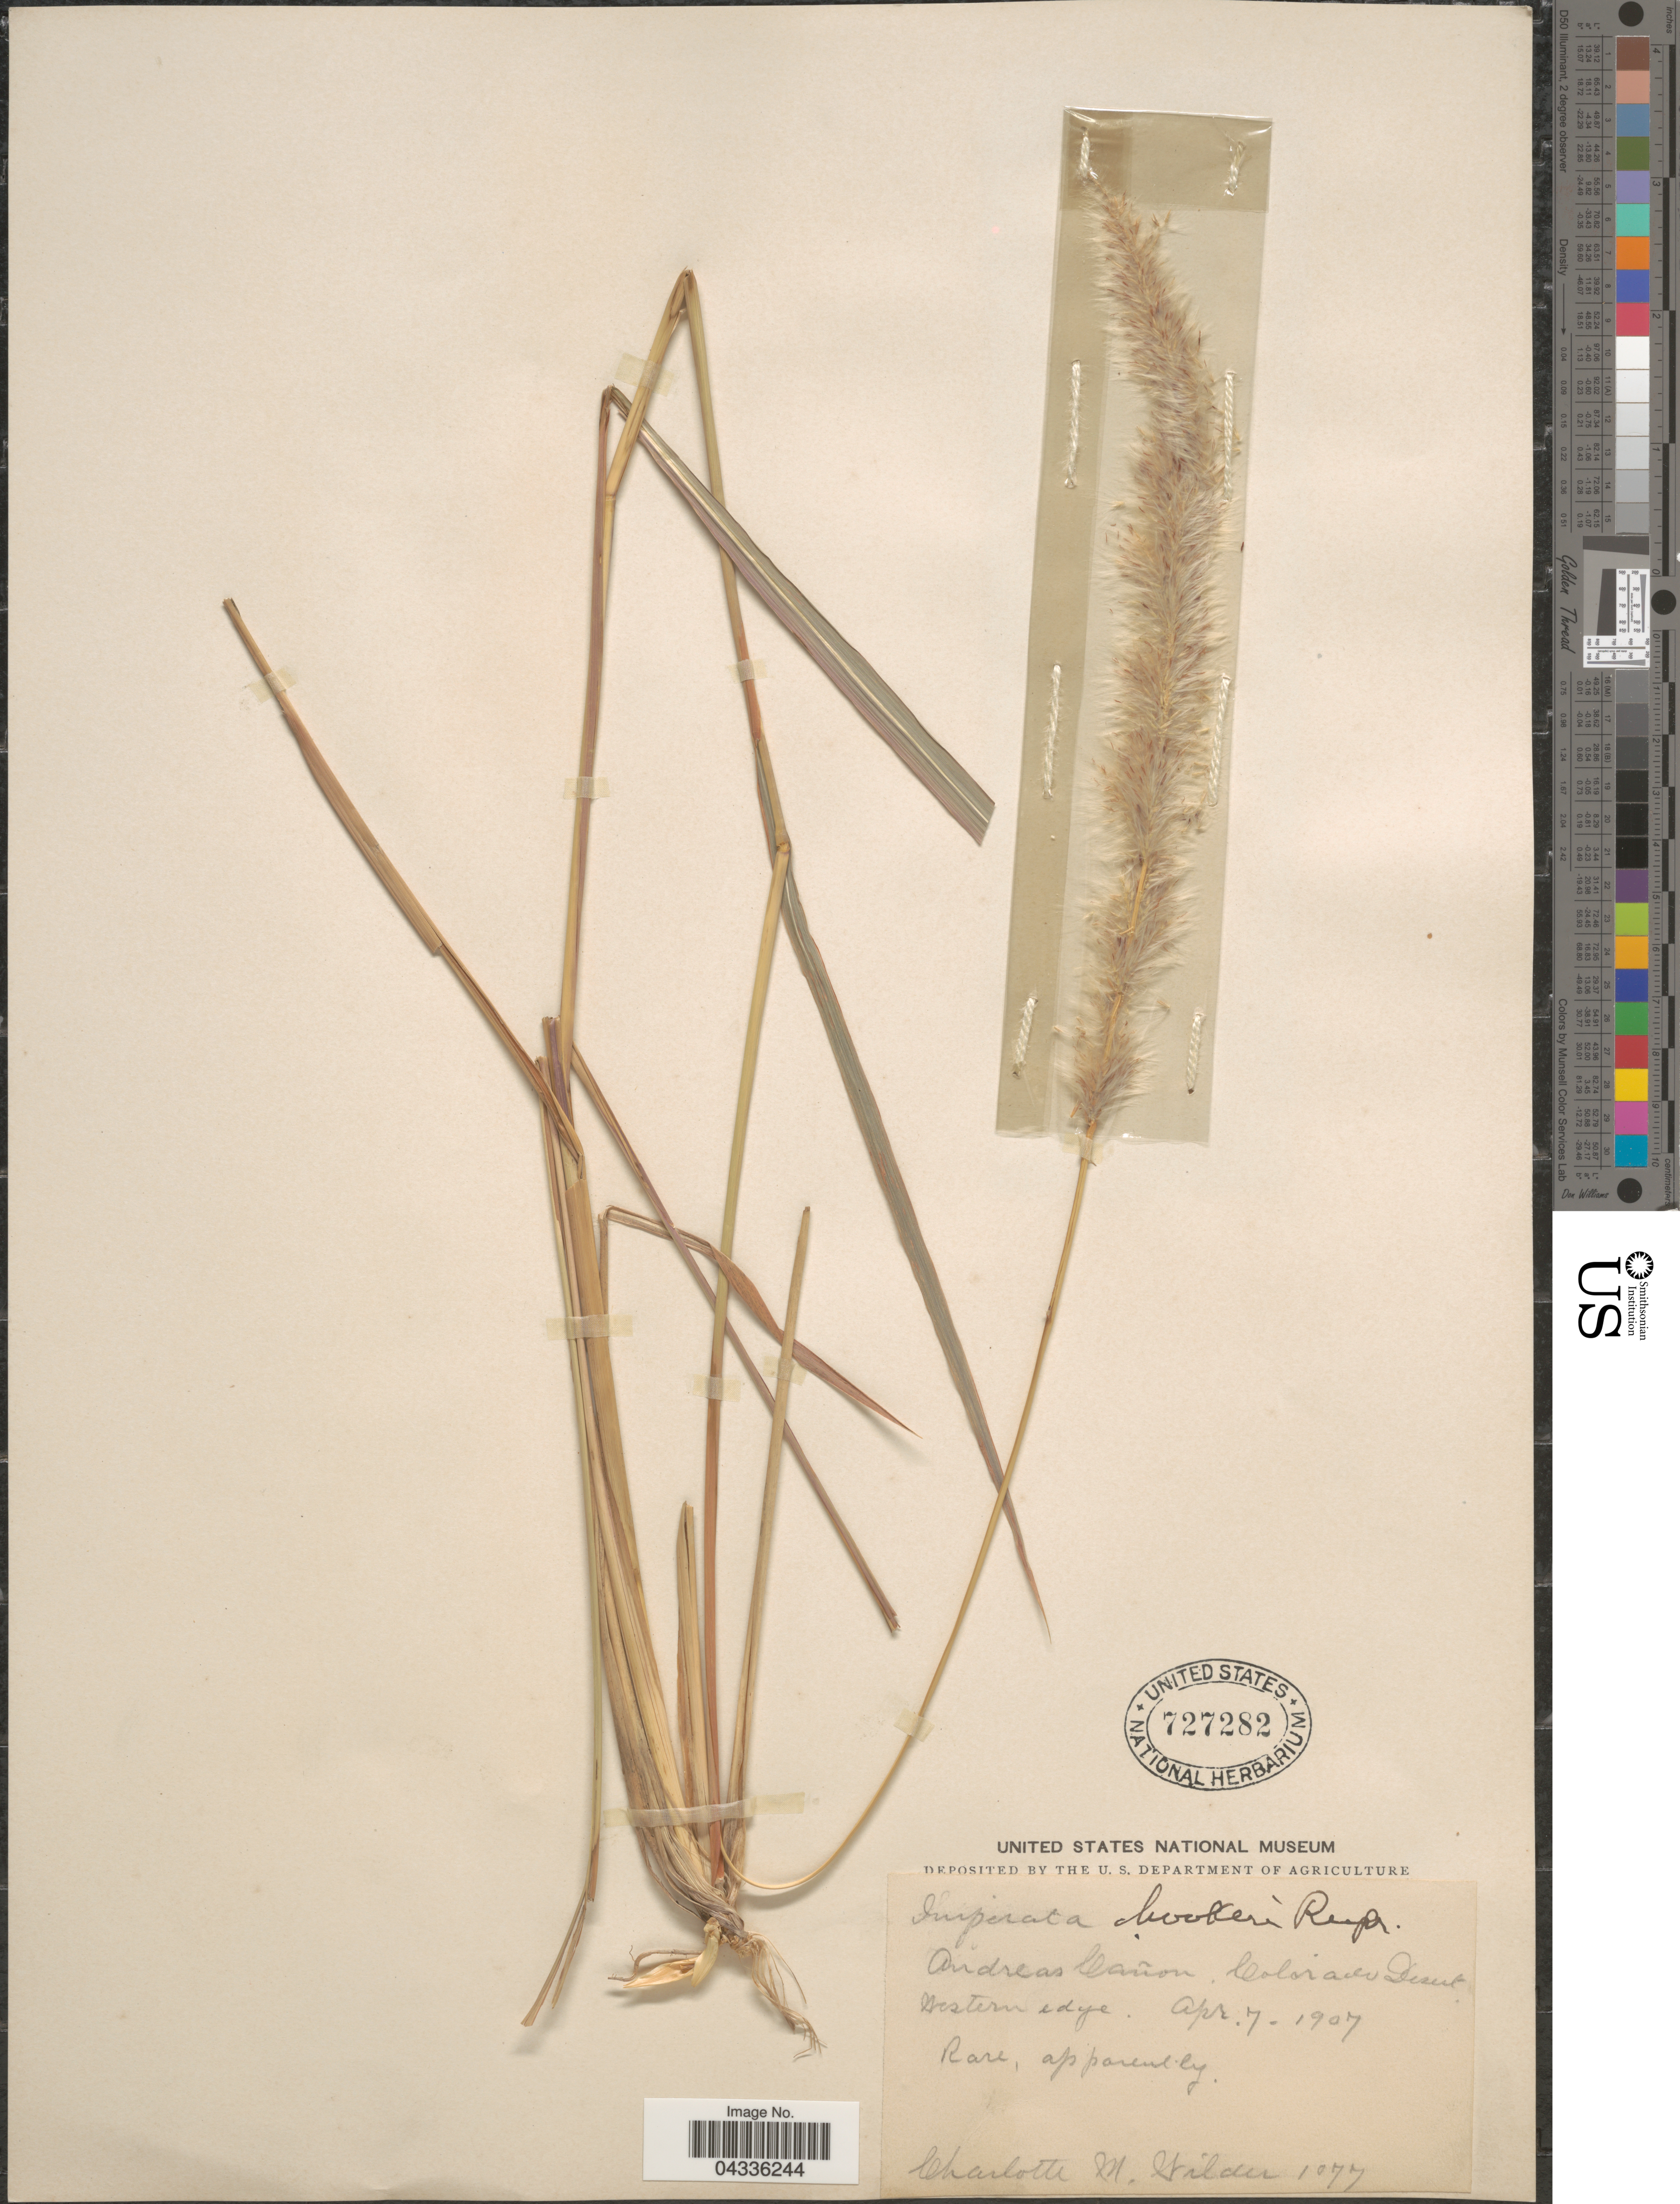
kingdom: Plantae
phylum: Tracheophyta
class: Liliopsida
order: Poales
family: Poaceae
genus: Imperata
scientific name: Imperata brevifolia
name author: Vasey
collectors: C. Wilder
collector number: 1077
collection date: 1907-04-07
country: United States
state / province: California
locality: Andreas Cañon. Colorado Desert. Western edge.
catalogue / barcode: US 727282